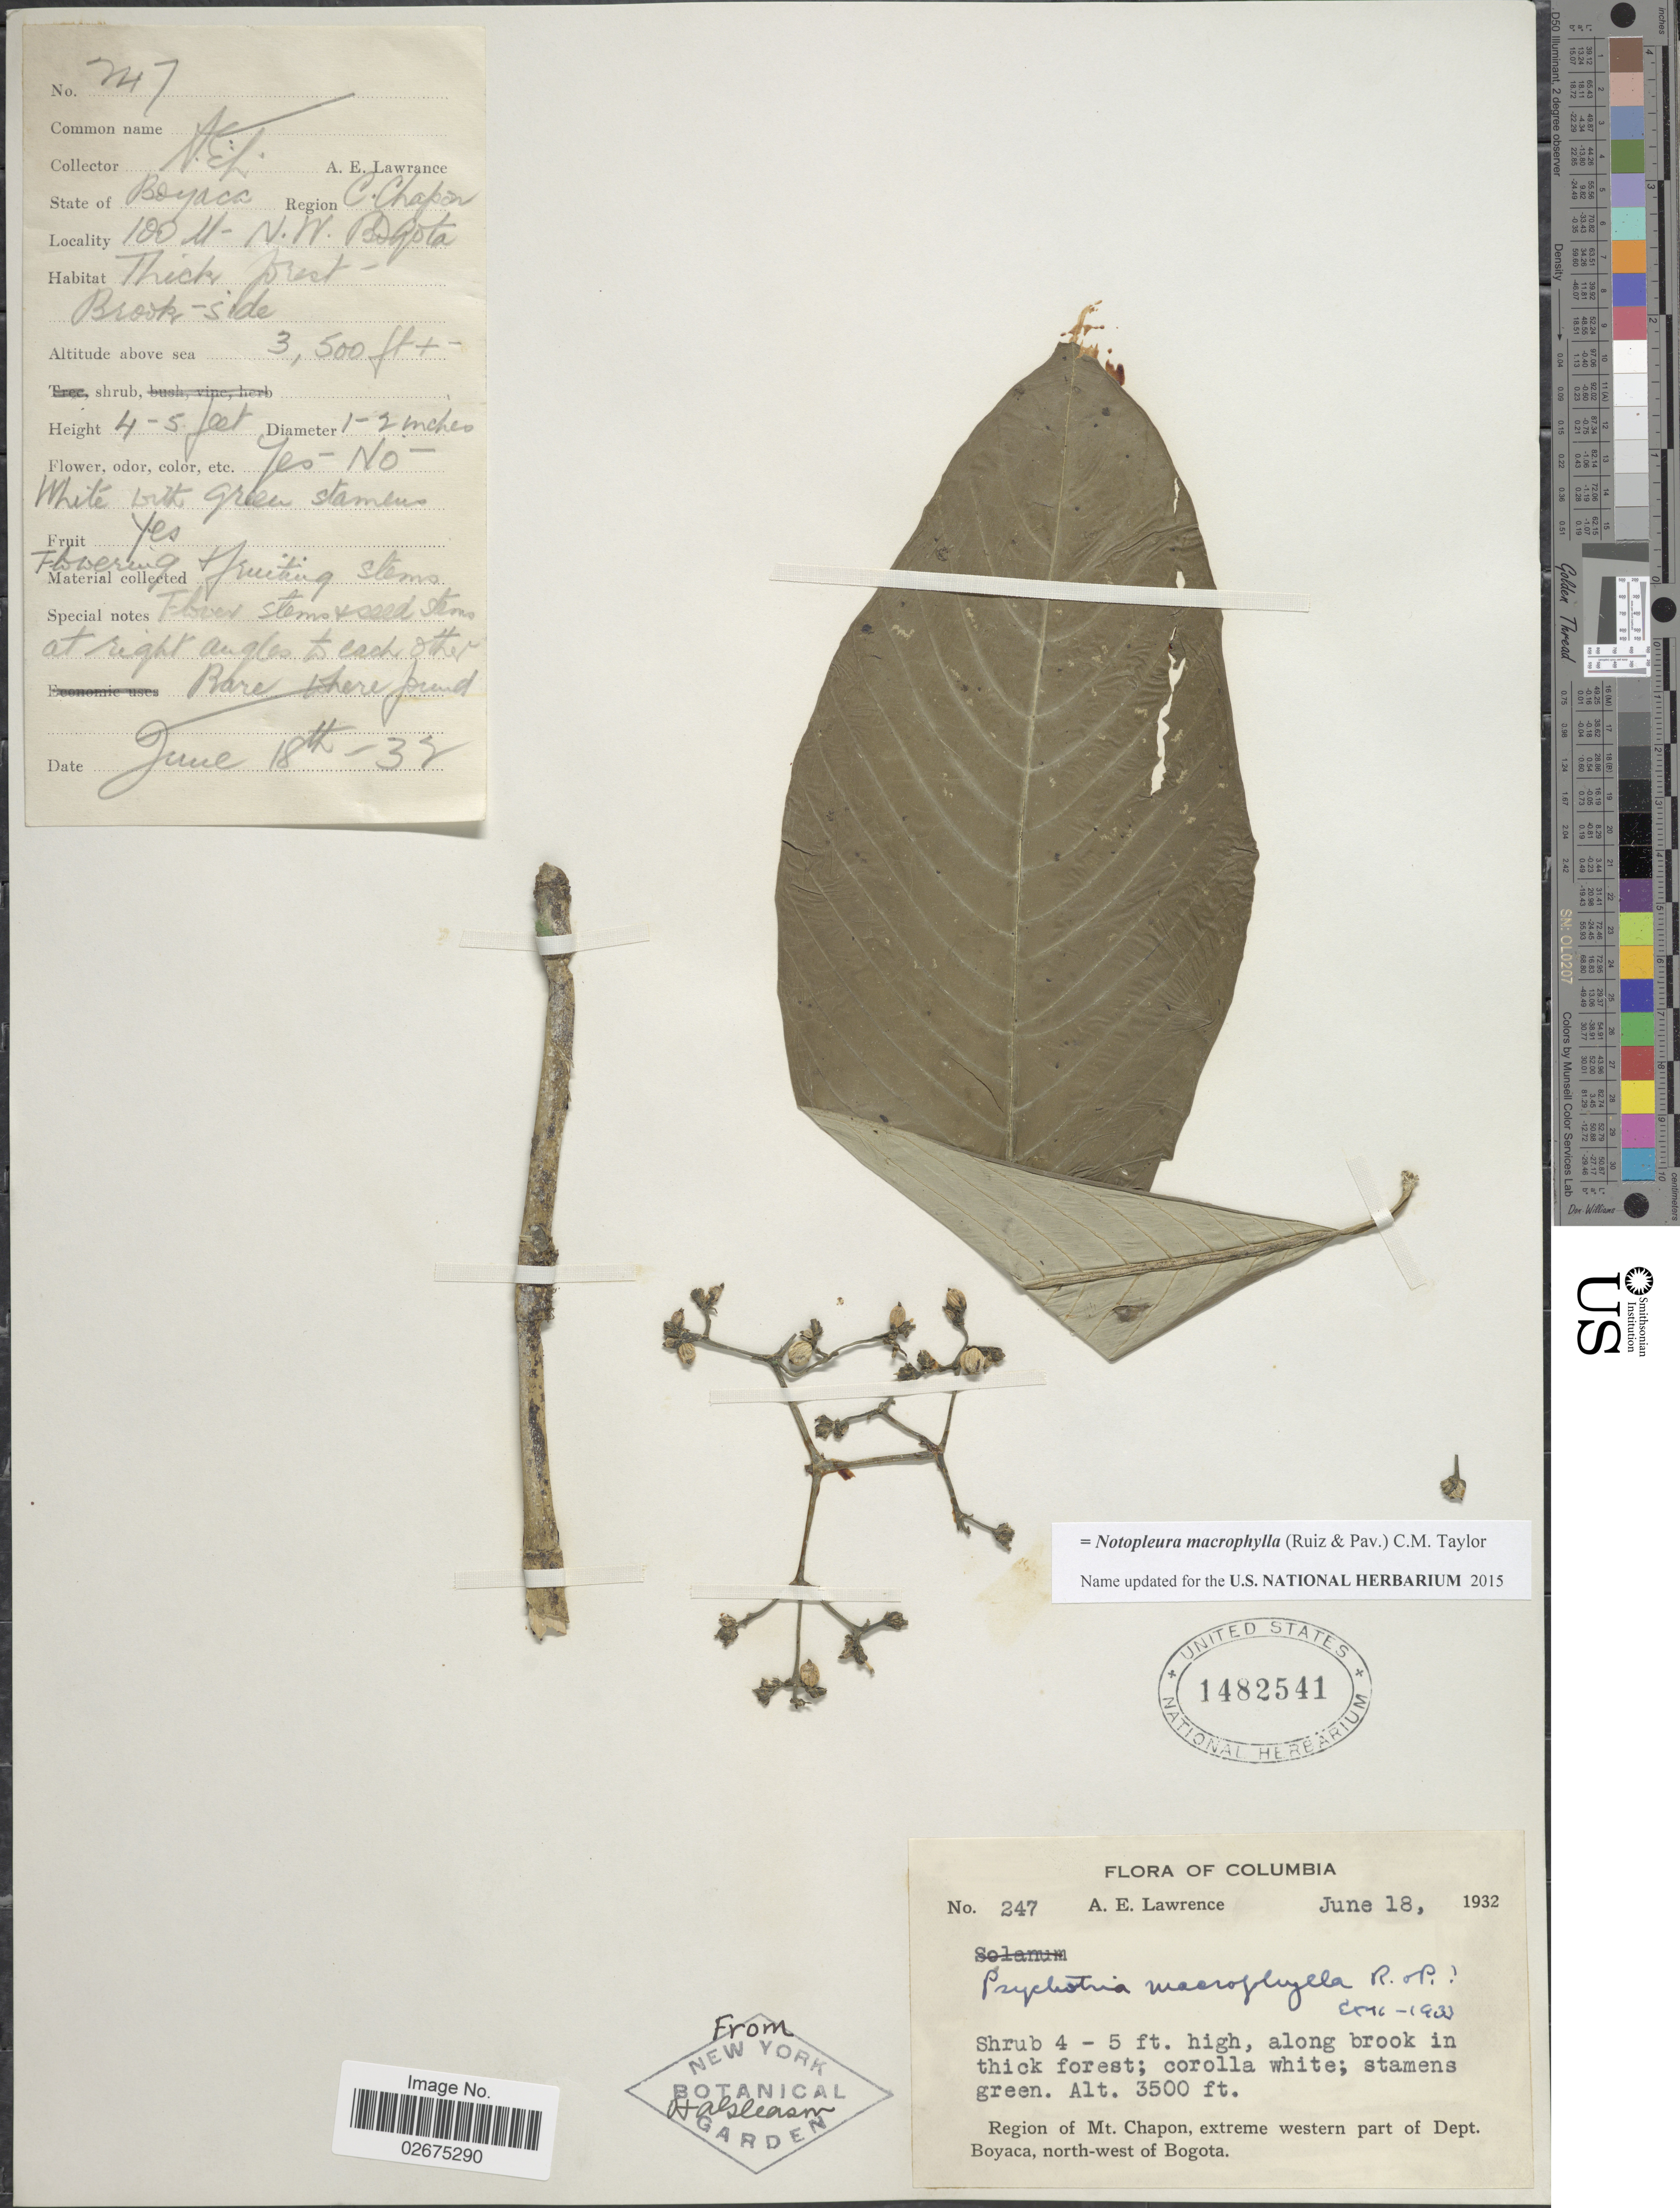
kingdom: Plantae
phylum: Tracheophyta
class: Magnoliopsida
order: Gentianales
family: Rubiaceae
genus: Notopleura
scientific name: Notopleura macrophylla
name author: (Ruiz & Pav.) C.M. Taylor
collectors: A. Lawrance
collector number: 247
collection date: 1932-06-18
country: Colombia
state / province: Boyacá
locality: Along brook in thick forest, Region of Mt Chapon, extreme western part of Dept. Boyaca, north-west of Bogota, 100 N-NW Bogota, Thick forest - Brook-side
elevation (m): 1067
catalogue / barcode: US 1482541